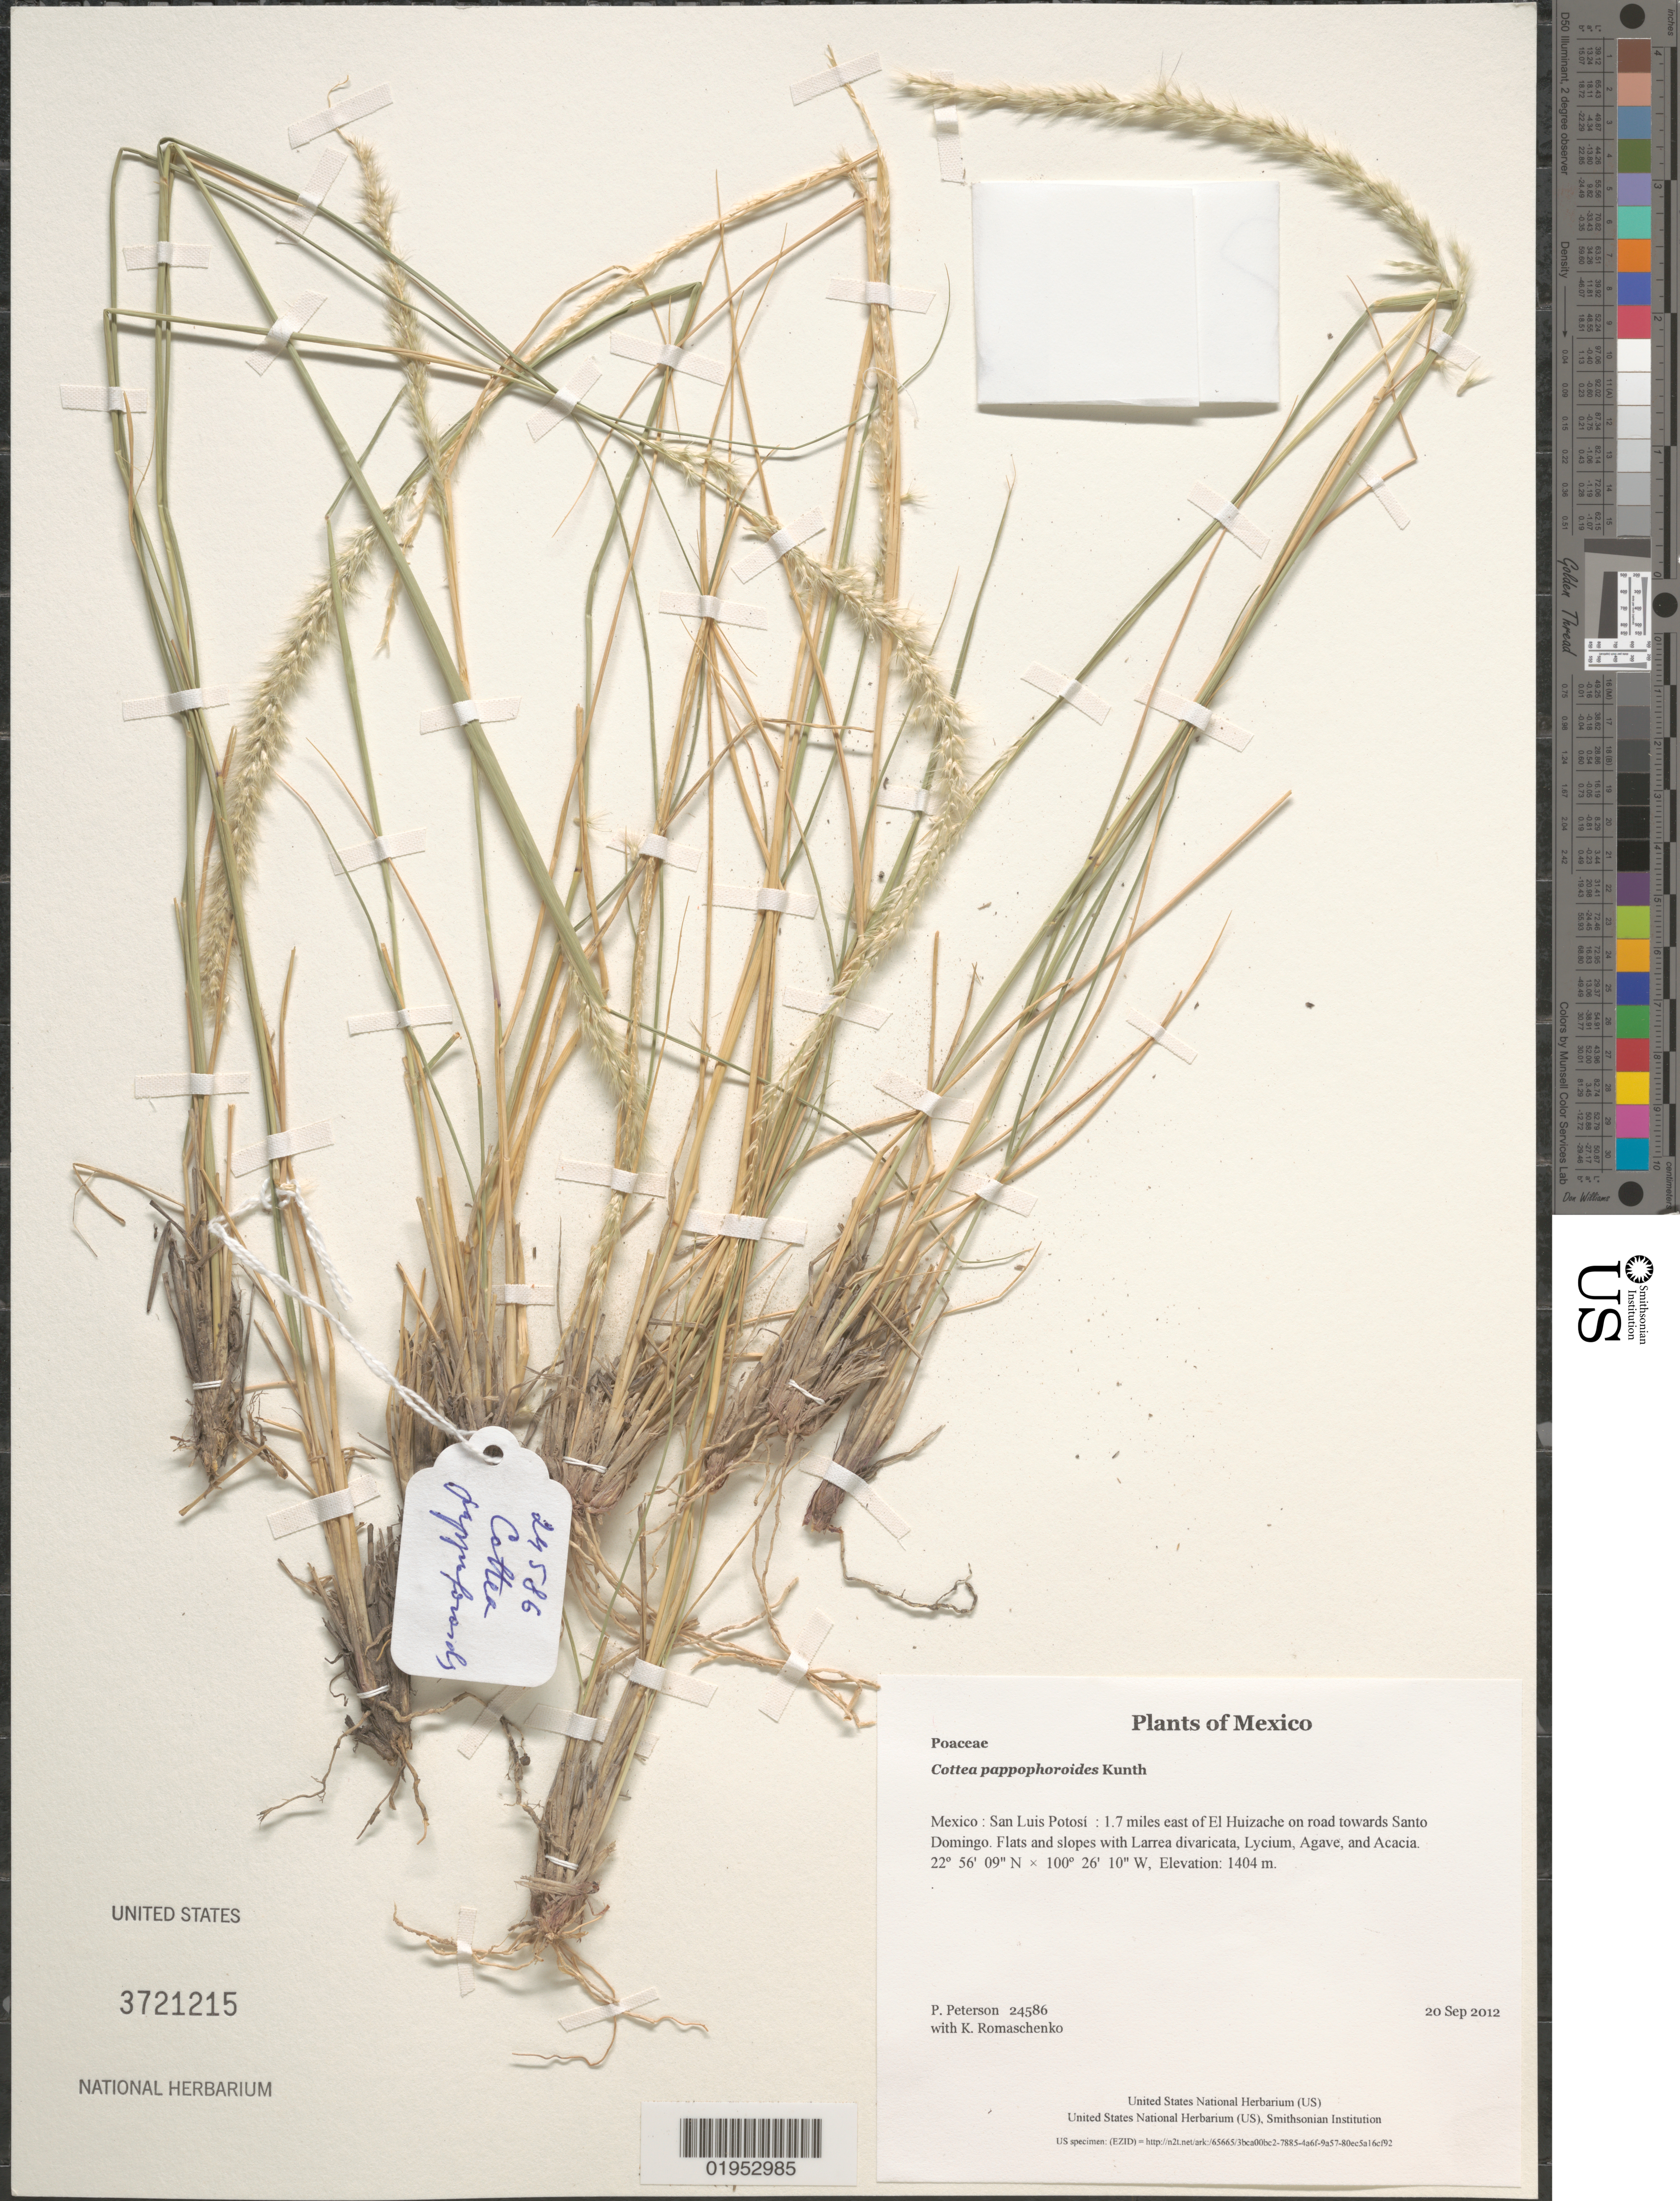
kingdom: Plantae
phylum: Tracheophyta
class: Liliopsida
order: Poales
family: Poaceae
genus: Cottea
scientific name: Cottea pappophoroides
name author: Kunth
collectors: P. M. Peterson & K. Romaschenko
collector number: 24586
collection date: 2012-09-20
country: Mexico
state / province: San Luis Potosí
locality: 1.7 miles east of El Huizache on road towards Santo Domingo.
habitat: Flats and slopes with Larrea divaricata, Lycium, Agave, and Acacia.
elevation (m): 1404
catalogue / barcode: US 3721215